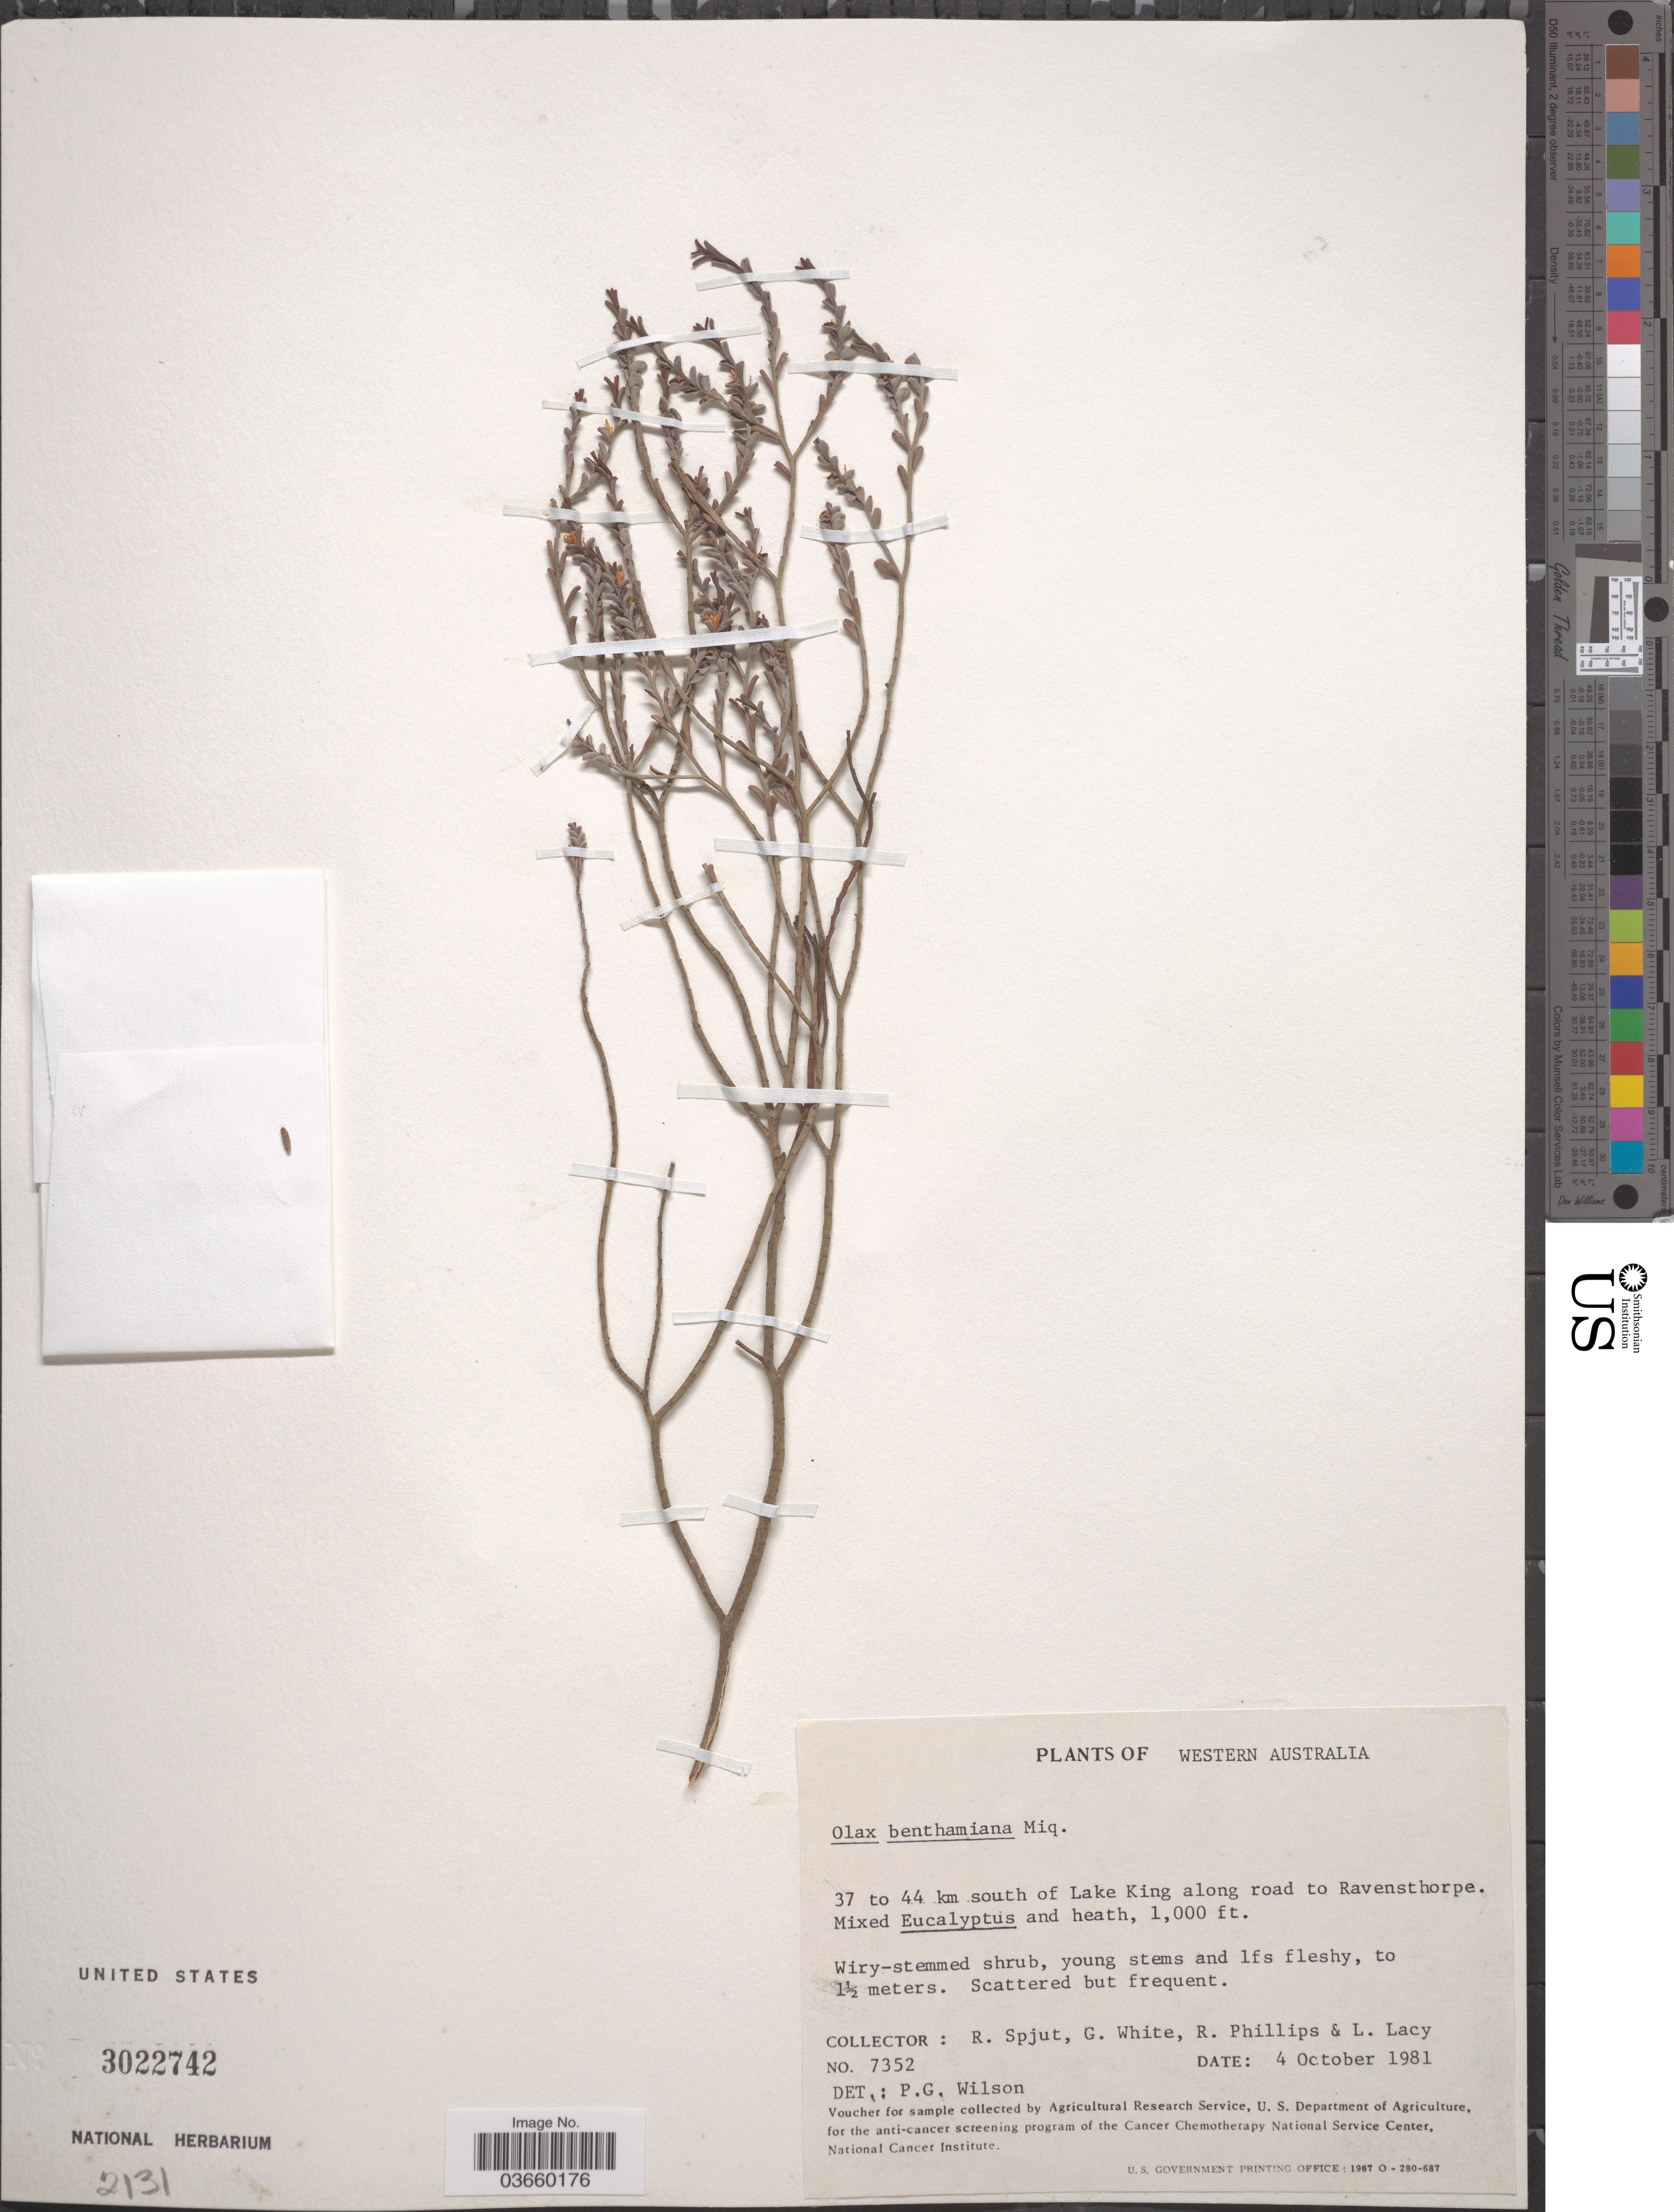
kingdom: Plantae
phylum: Tracheophyta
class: Magnoliopsida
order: Santalales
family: Olacaceae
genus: Olax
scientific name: Olax benthamiana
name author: Miq.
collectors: R. Spjut, G. White, R. Phillips & L. Lacy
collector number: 7352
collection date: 1981-10-04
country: Australia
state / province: Western Australia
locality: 37 to 44 km south of Lake King along road to Ravensthorpe.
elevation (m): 305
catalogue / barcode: US 3022742